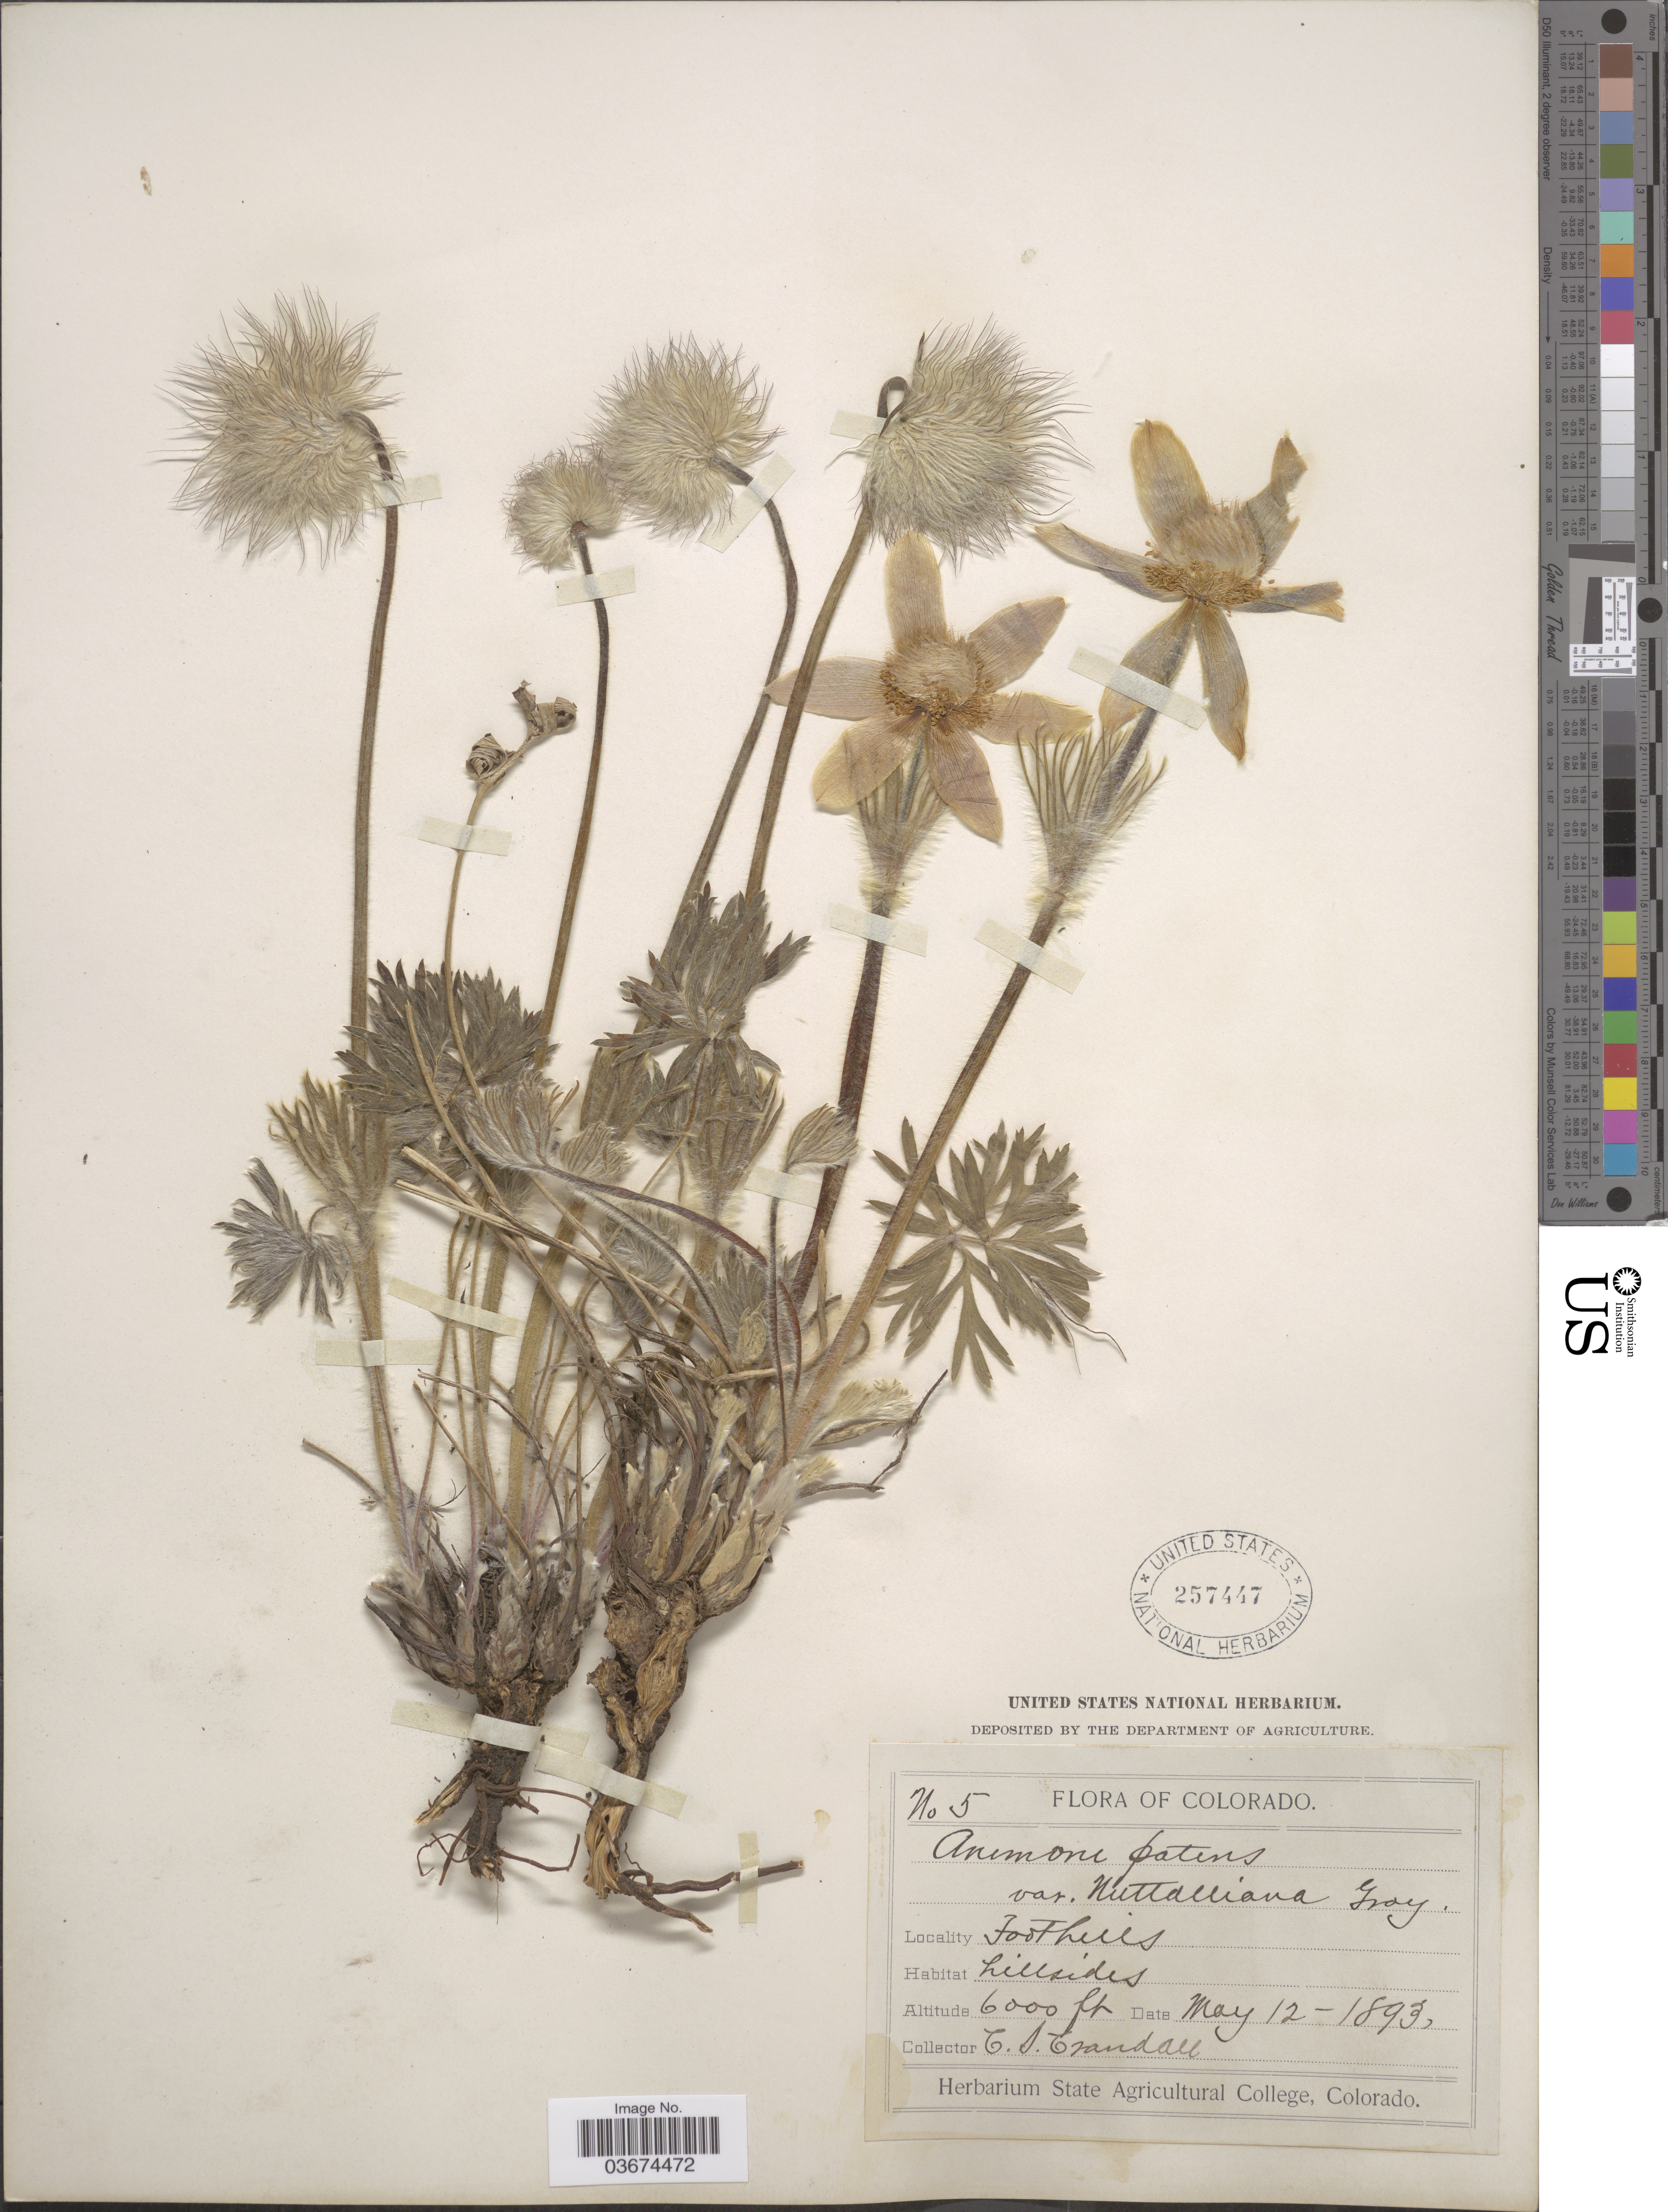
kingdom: Plantae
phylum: Tracheophyta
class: Magnoliopsida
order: Ranunculales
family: Ranunculaceae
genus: Pulsatilla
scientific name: Pulsatilla nuttalliana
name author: (DC.) Bercht. & J. Presl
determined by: Strong, Mark T., (BOT), Smithsonian Institution - National Museum of Natural History (UNITED STATES)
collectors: C. Crandall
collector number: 5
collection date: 1893-05-12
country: United States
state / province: Colorado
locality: Foothills.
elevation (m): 1829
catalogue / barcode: US 257447